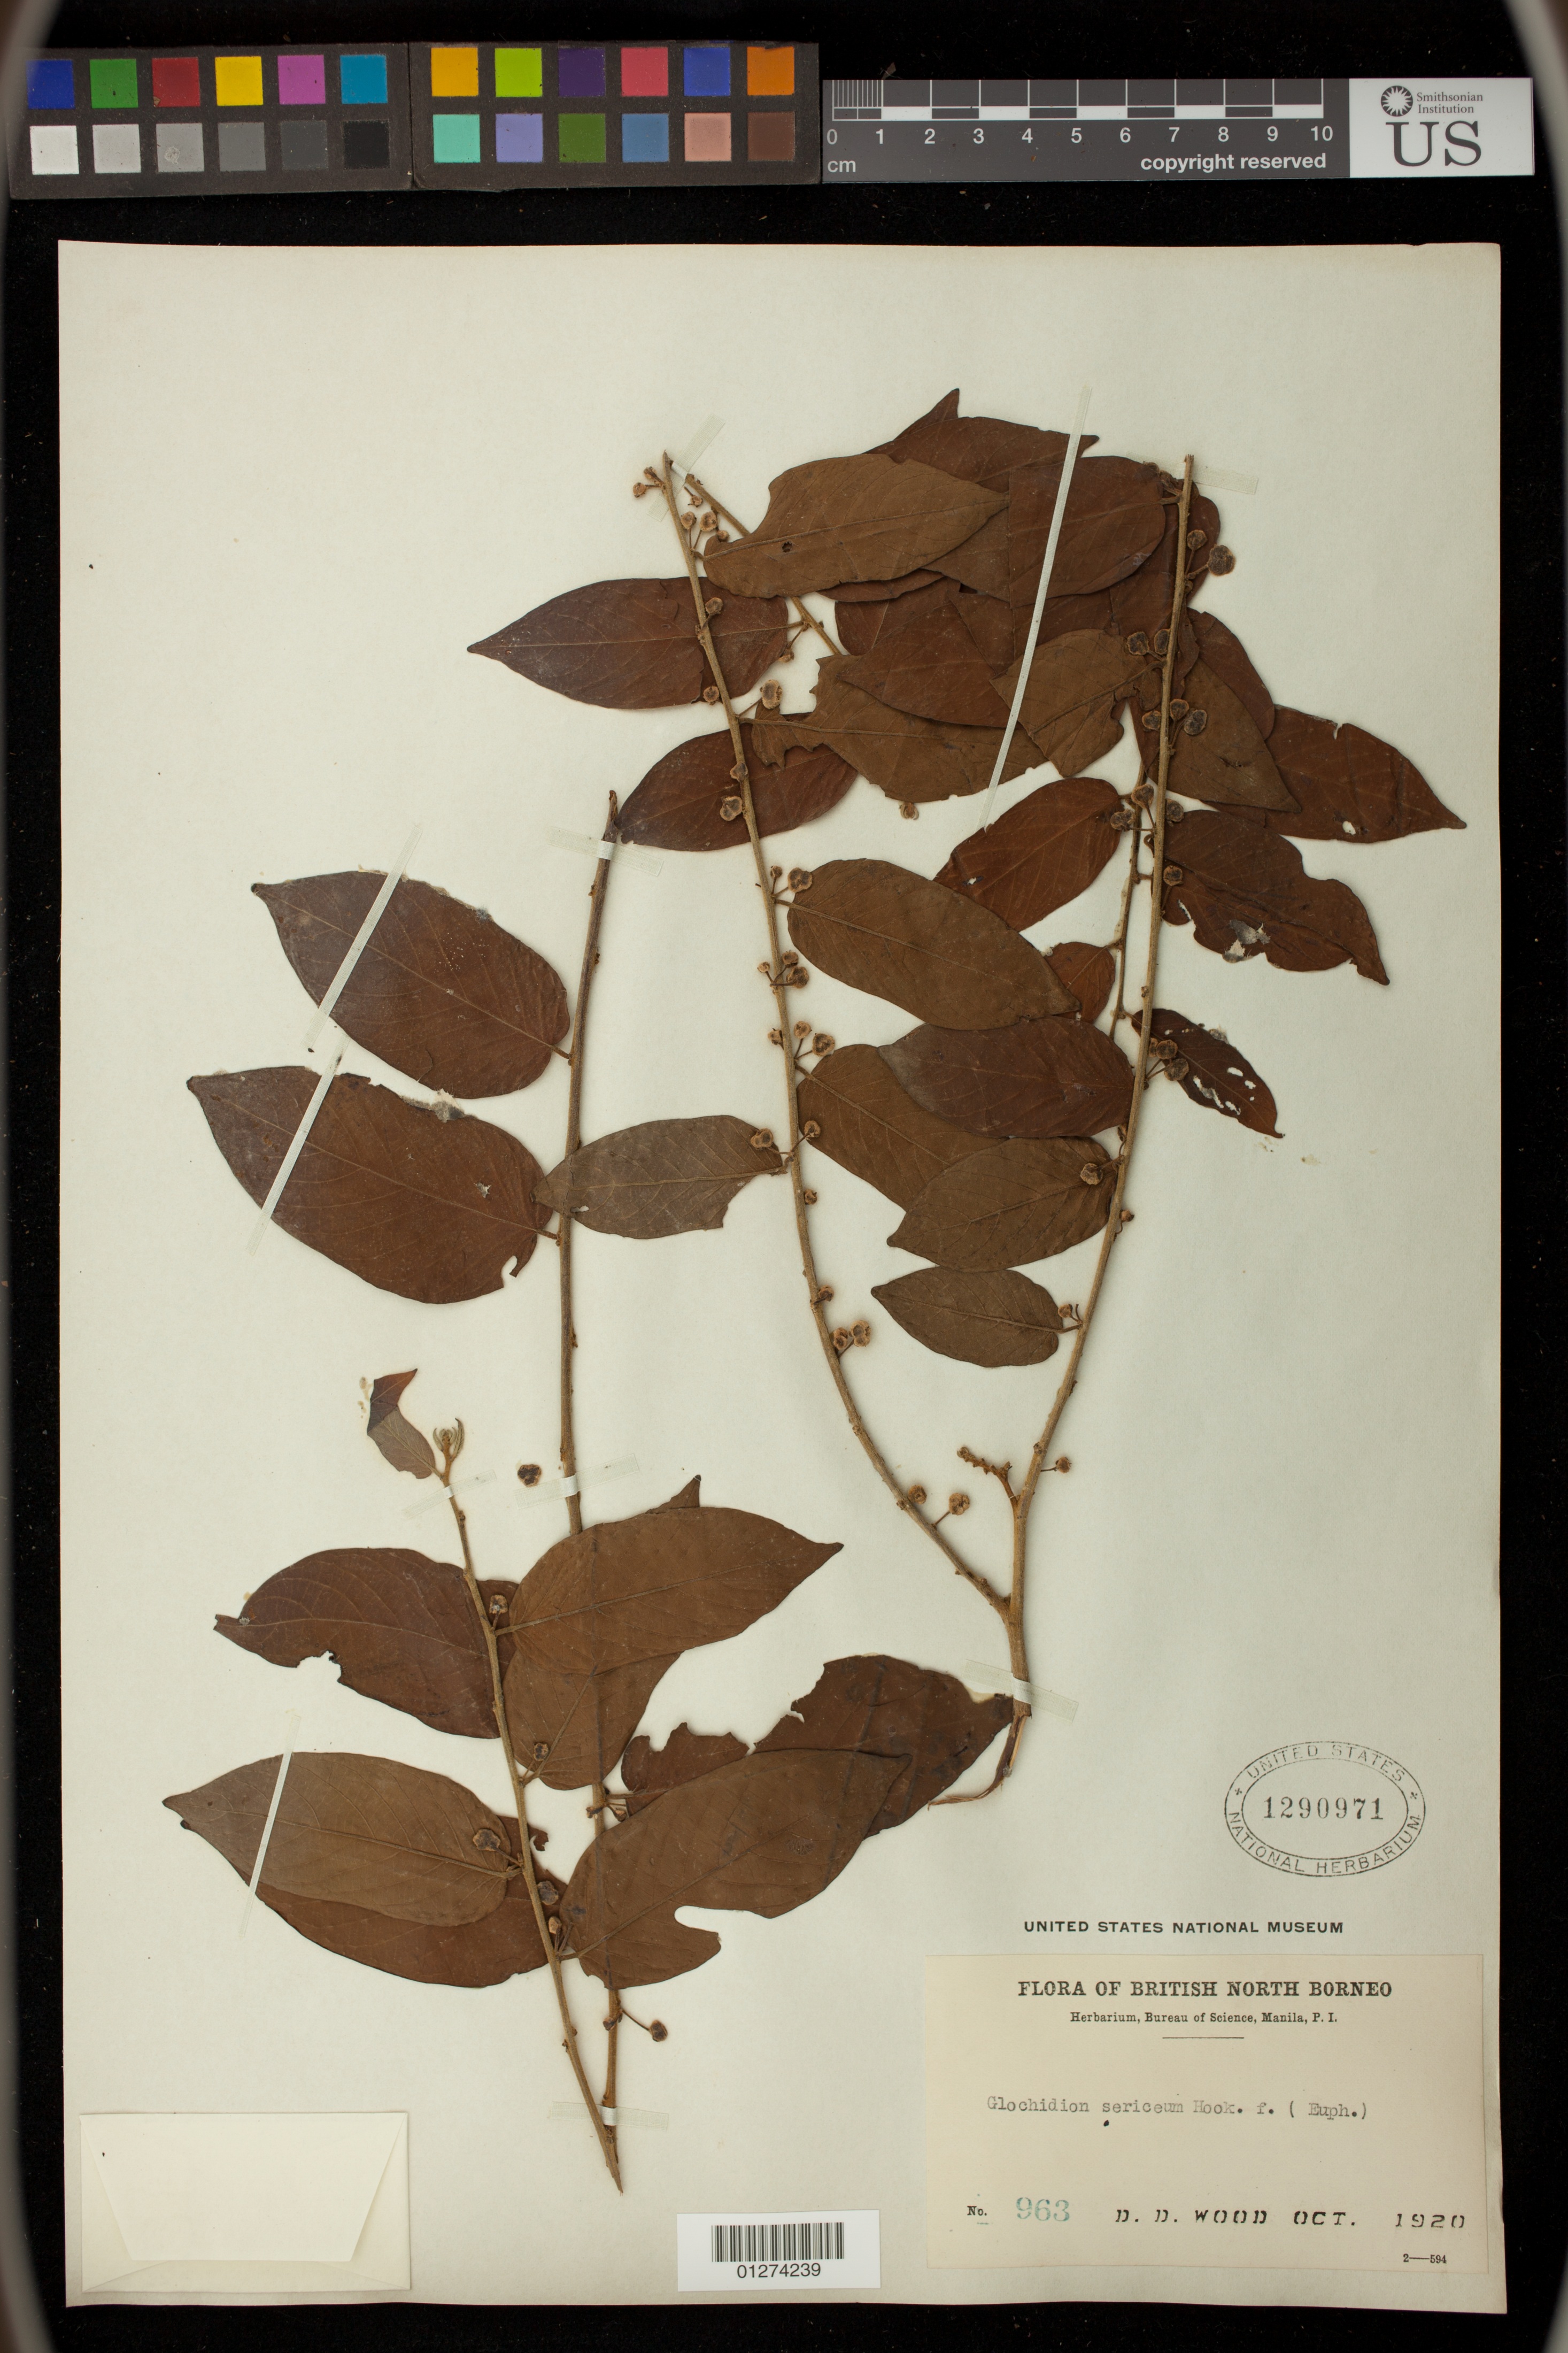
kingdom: Plantae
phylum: Tracheophyta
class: Magnoliopsida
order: Malpighiales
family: Phyllanthaceae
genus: Glochidion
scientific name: Glochidion sericeum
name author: (Blume) Zoll. & Moritzi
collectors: D. Wood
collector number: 963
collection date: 1920-10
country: Malaysia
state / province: Sabah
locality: British North Borneo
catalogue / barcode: US 1290971